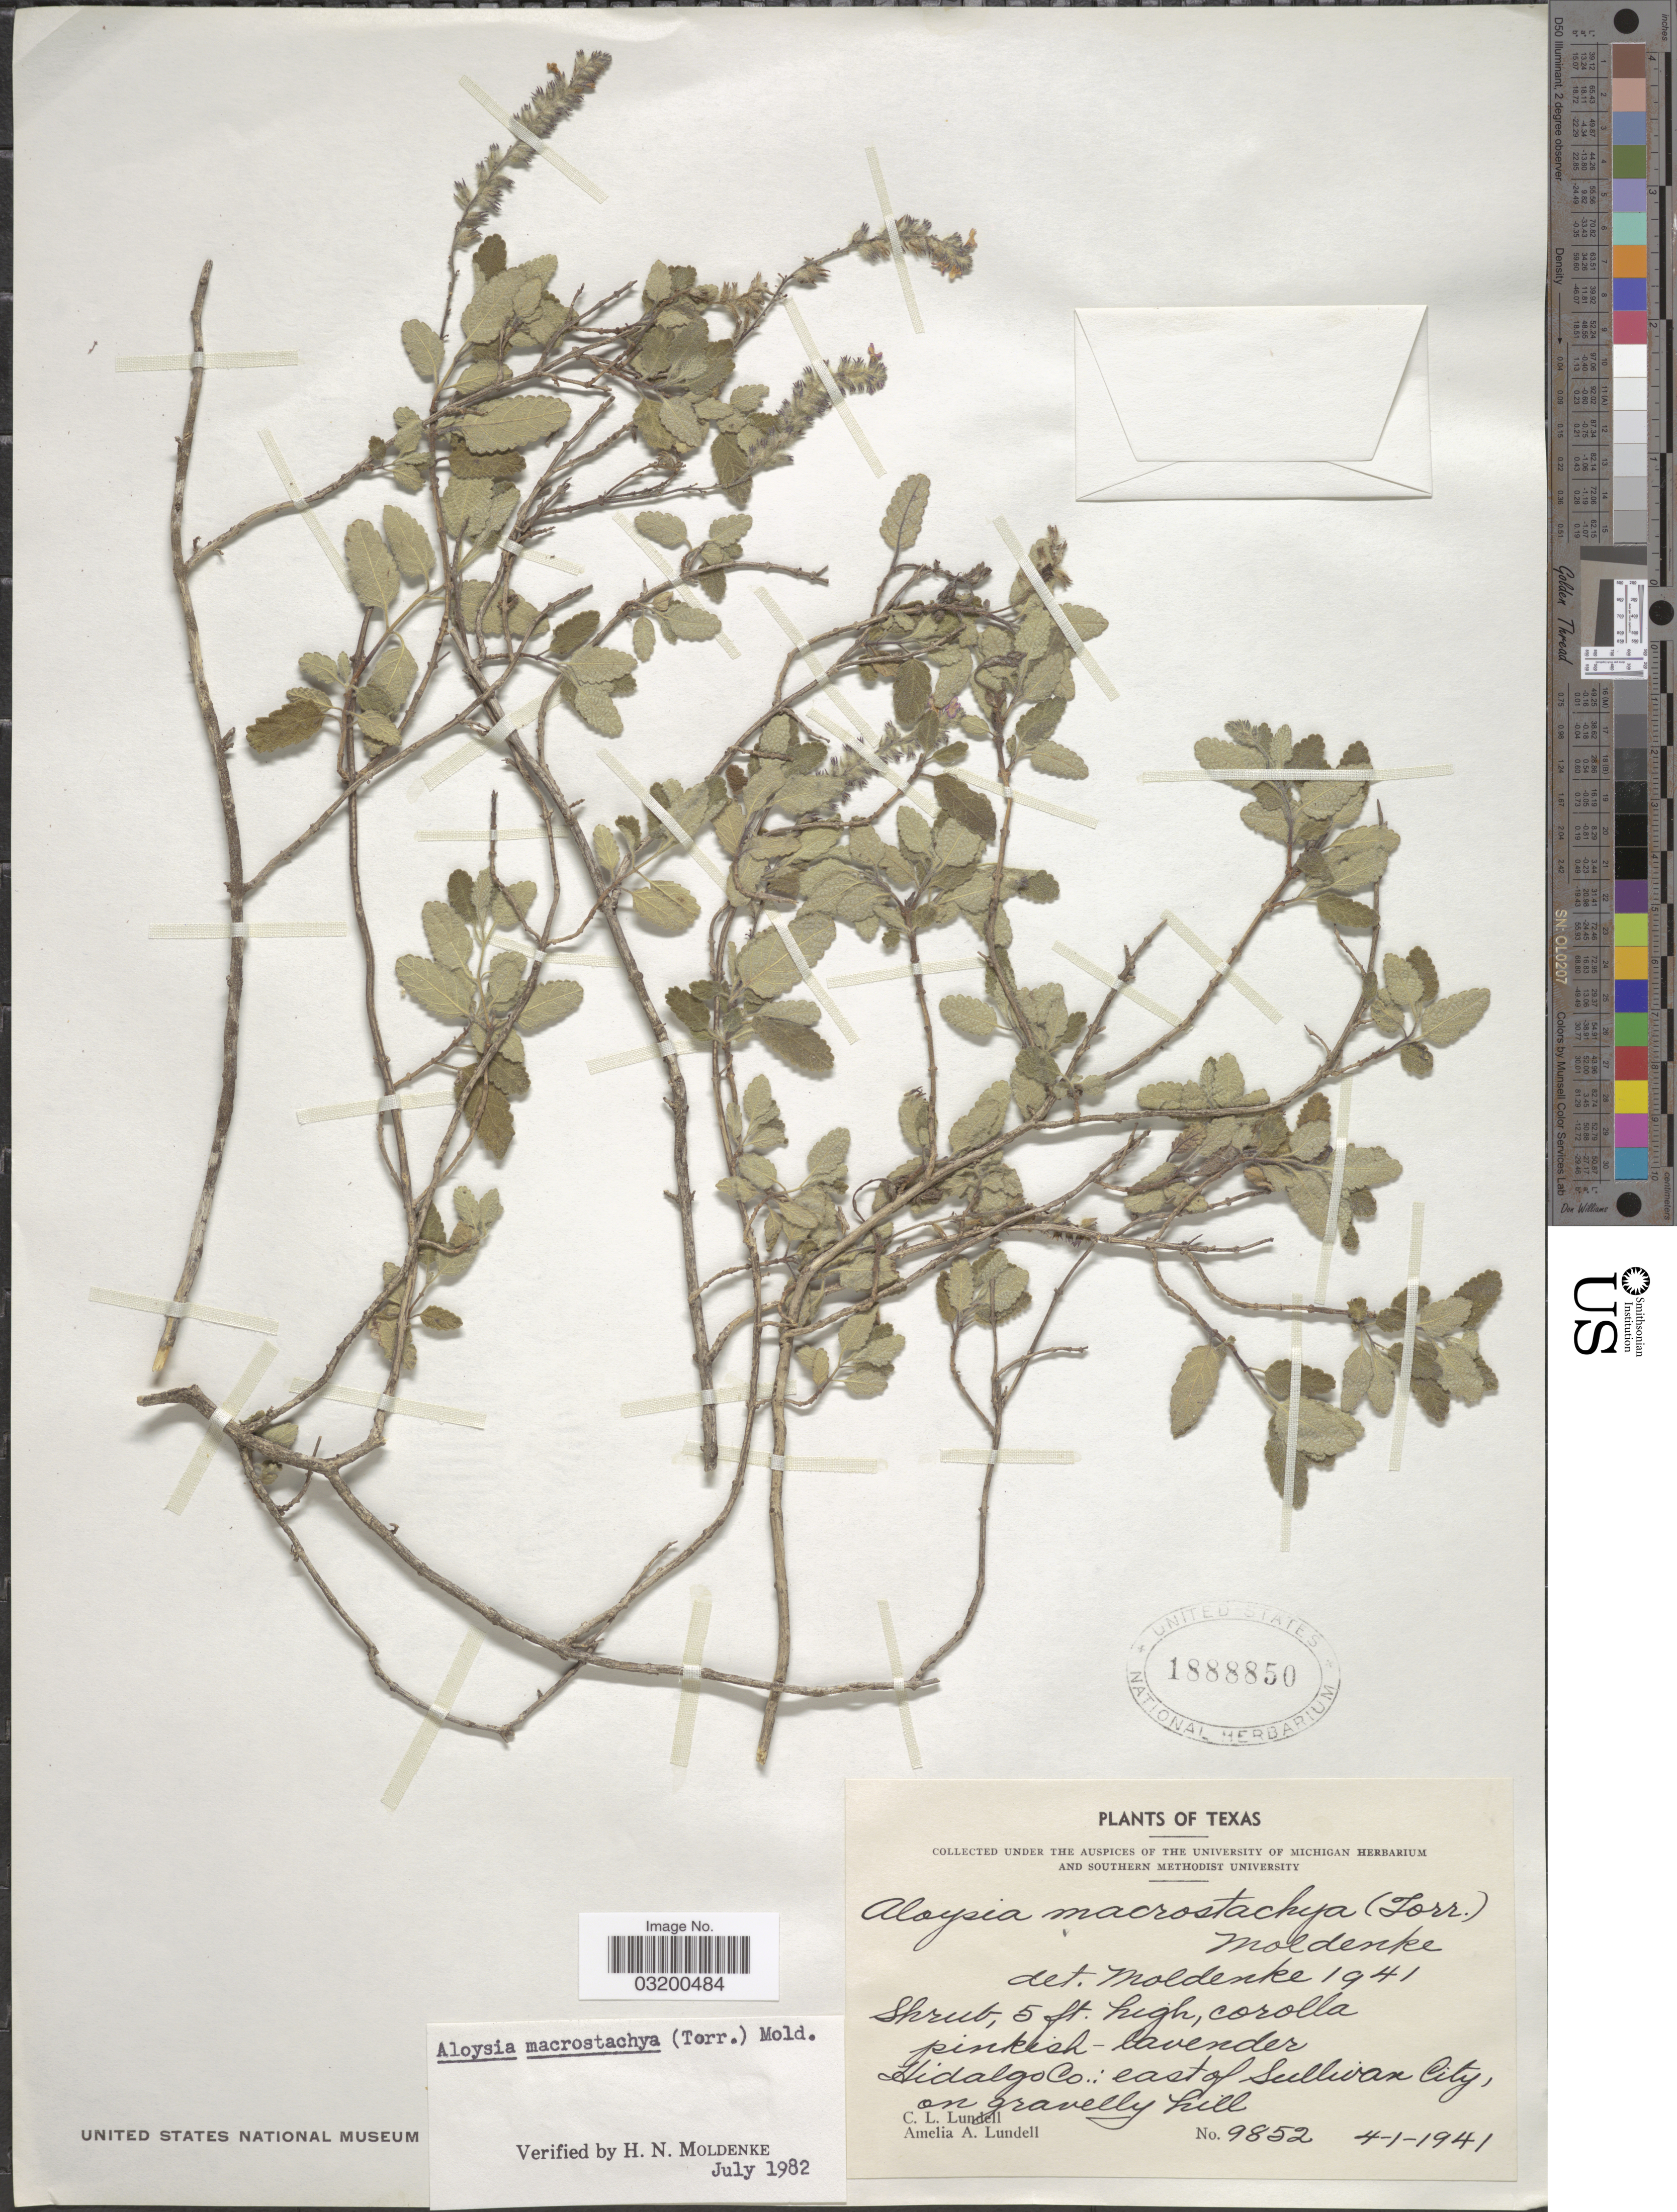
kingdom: Plantae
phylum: Tracheophyta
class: Magnoliopsida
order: Lamiales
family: Verbenaceae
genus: Aloysia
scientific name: Aloysia macrostachya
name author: (Torr.) Moldenke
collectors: C. L. Lundell & A. A. Lundell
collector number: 9852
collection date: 1941-04-01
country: United States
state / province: Texas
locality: Hidalgo Co.: east of Sullivan City.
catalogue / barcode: US 1888850